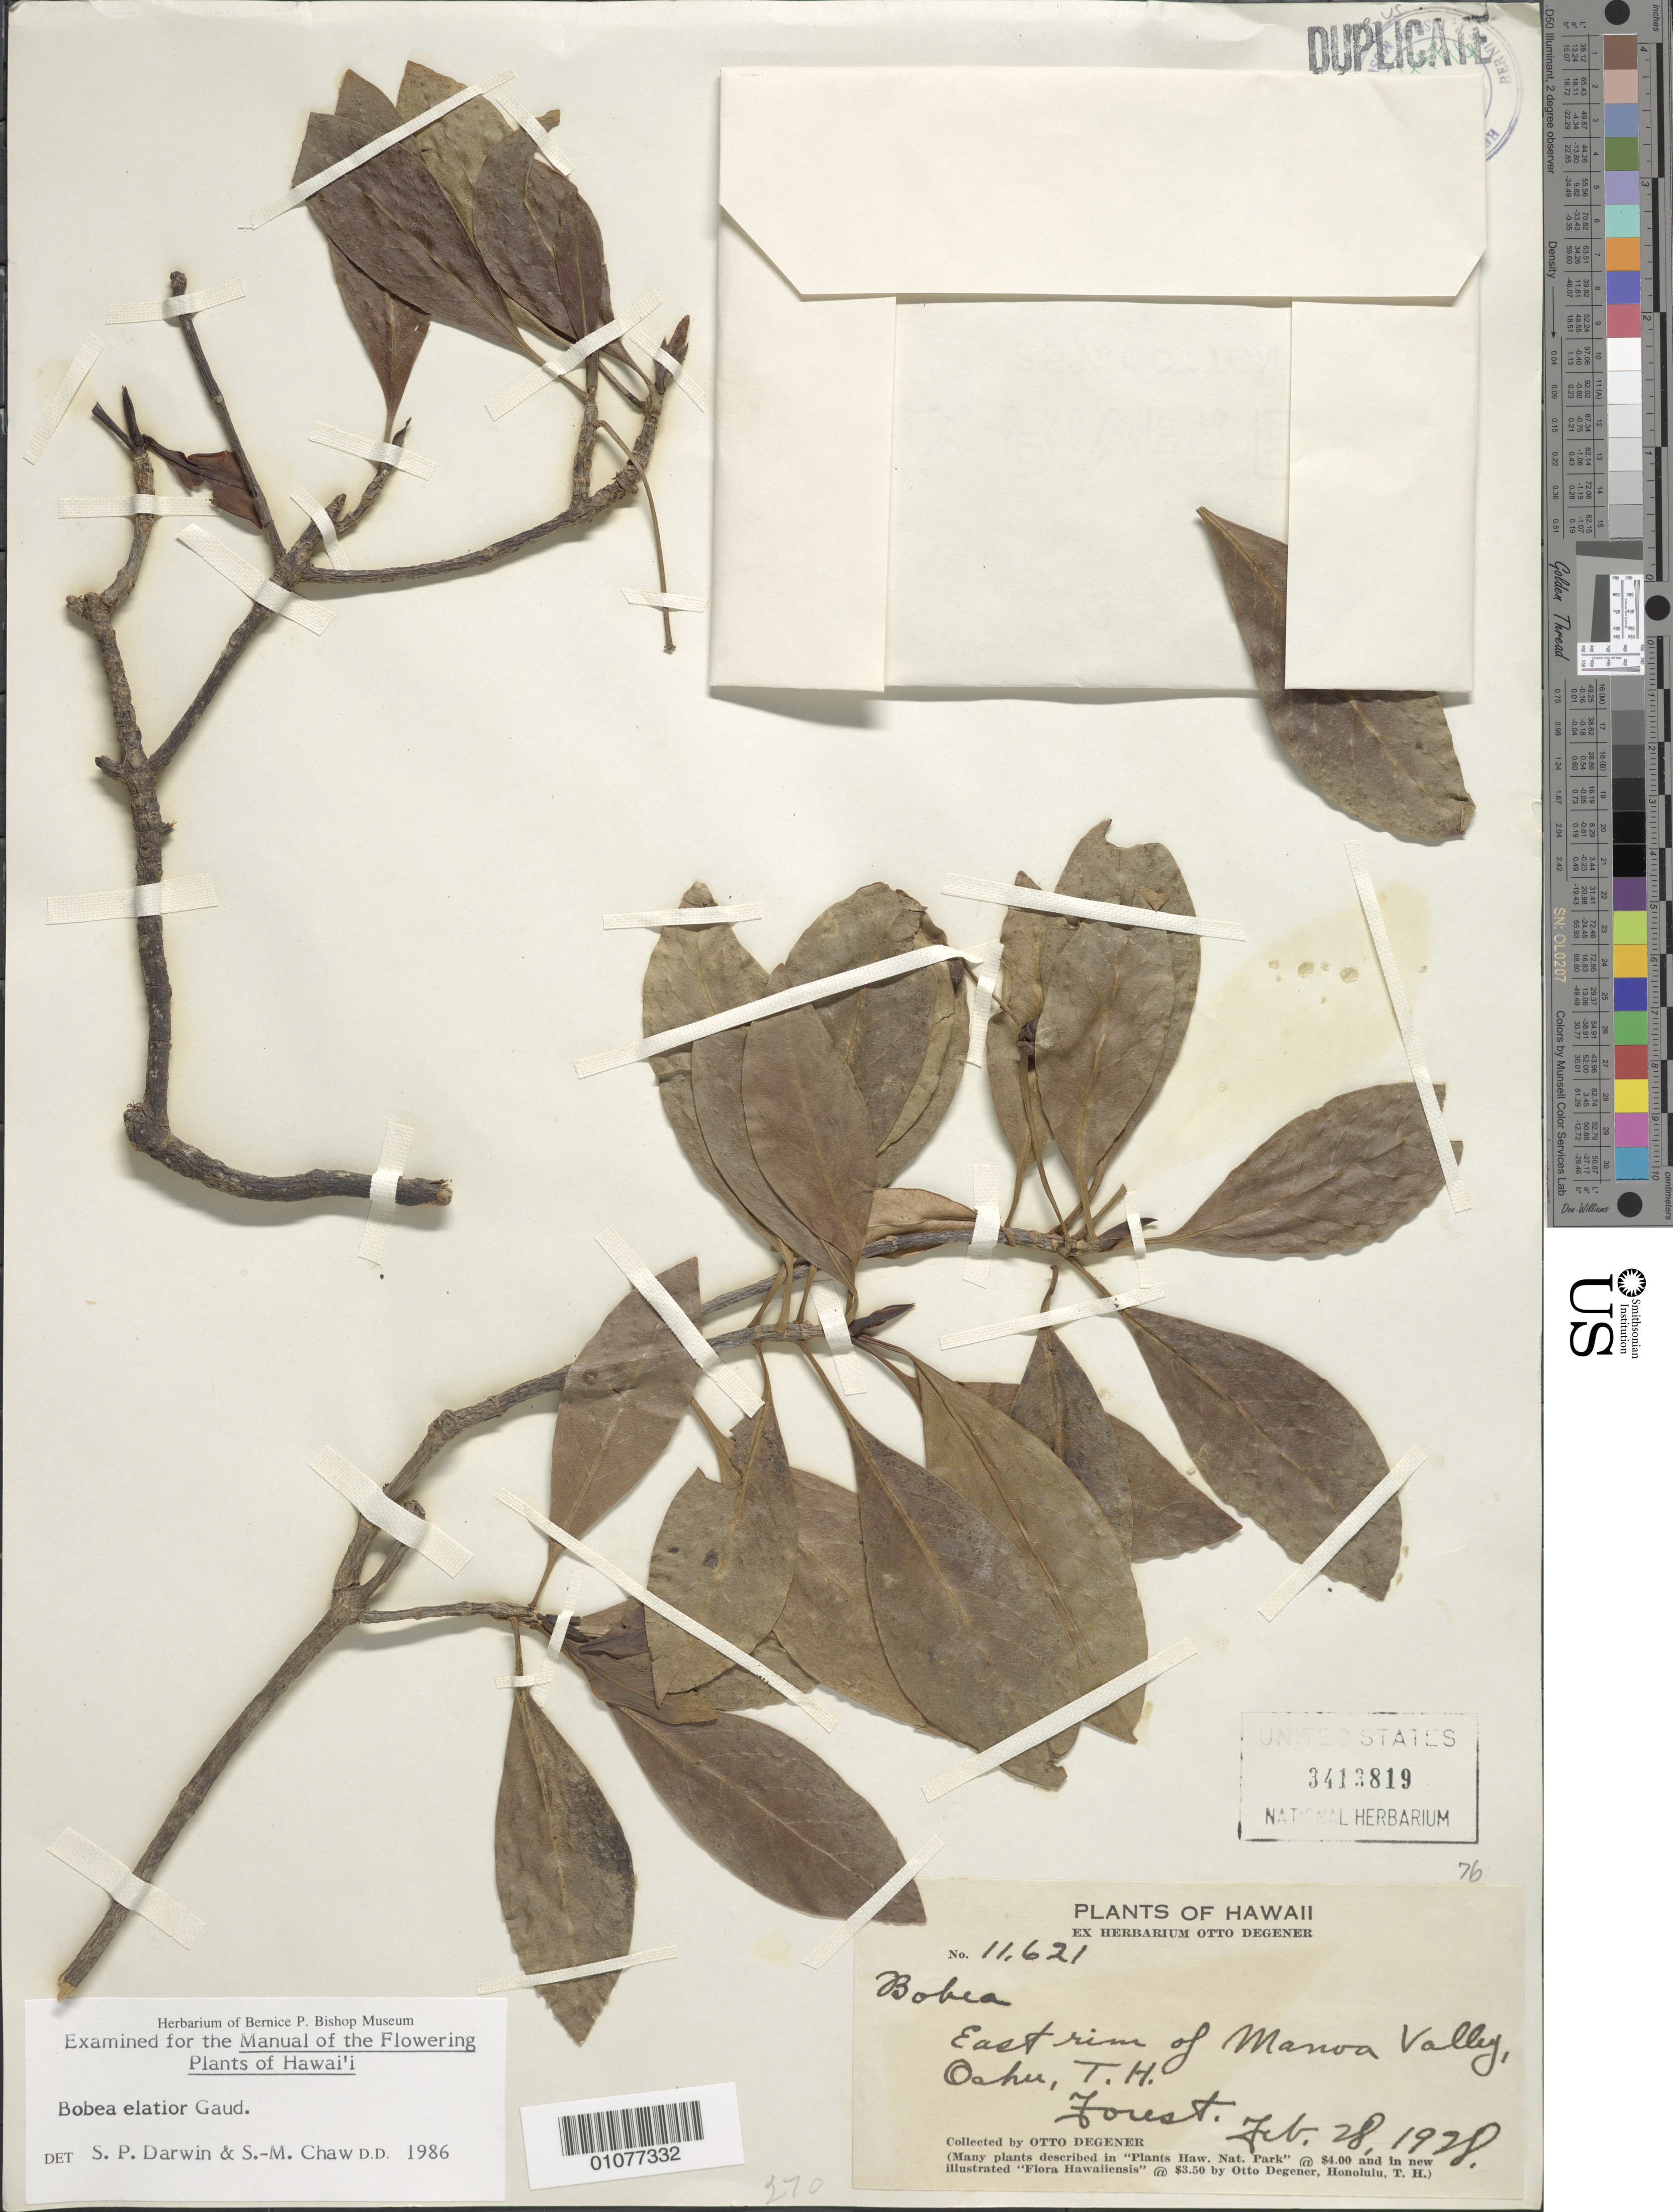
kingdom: Plantae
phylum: Tracheophyta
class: Magnoliopsida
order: Gentianales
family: Rubiaceae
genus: Bobea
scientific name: Bobea elatior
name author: Gaudich.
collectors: O. Degener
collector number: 11621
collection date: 1928-02-28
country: United States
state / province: Hawaii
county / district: Honolulu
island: Oahu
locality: E rim of Manoa Valley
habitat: forest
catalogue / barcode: US 3413819